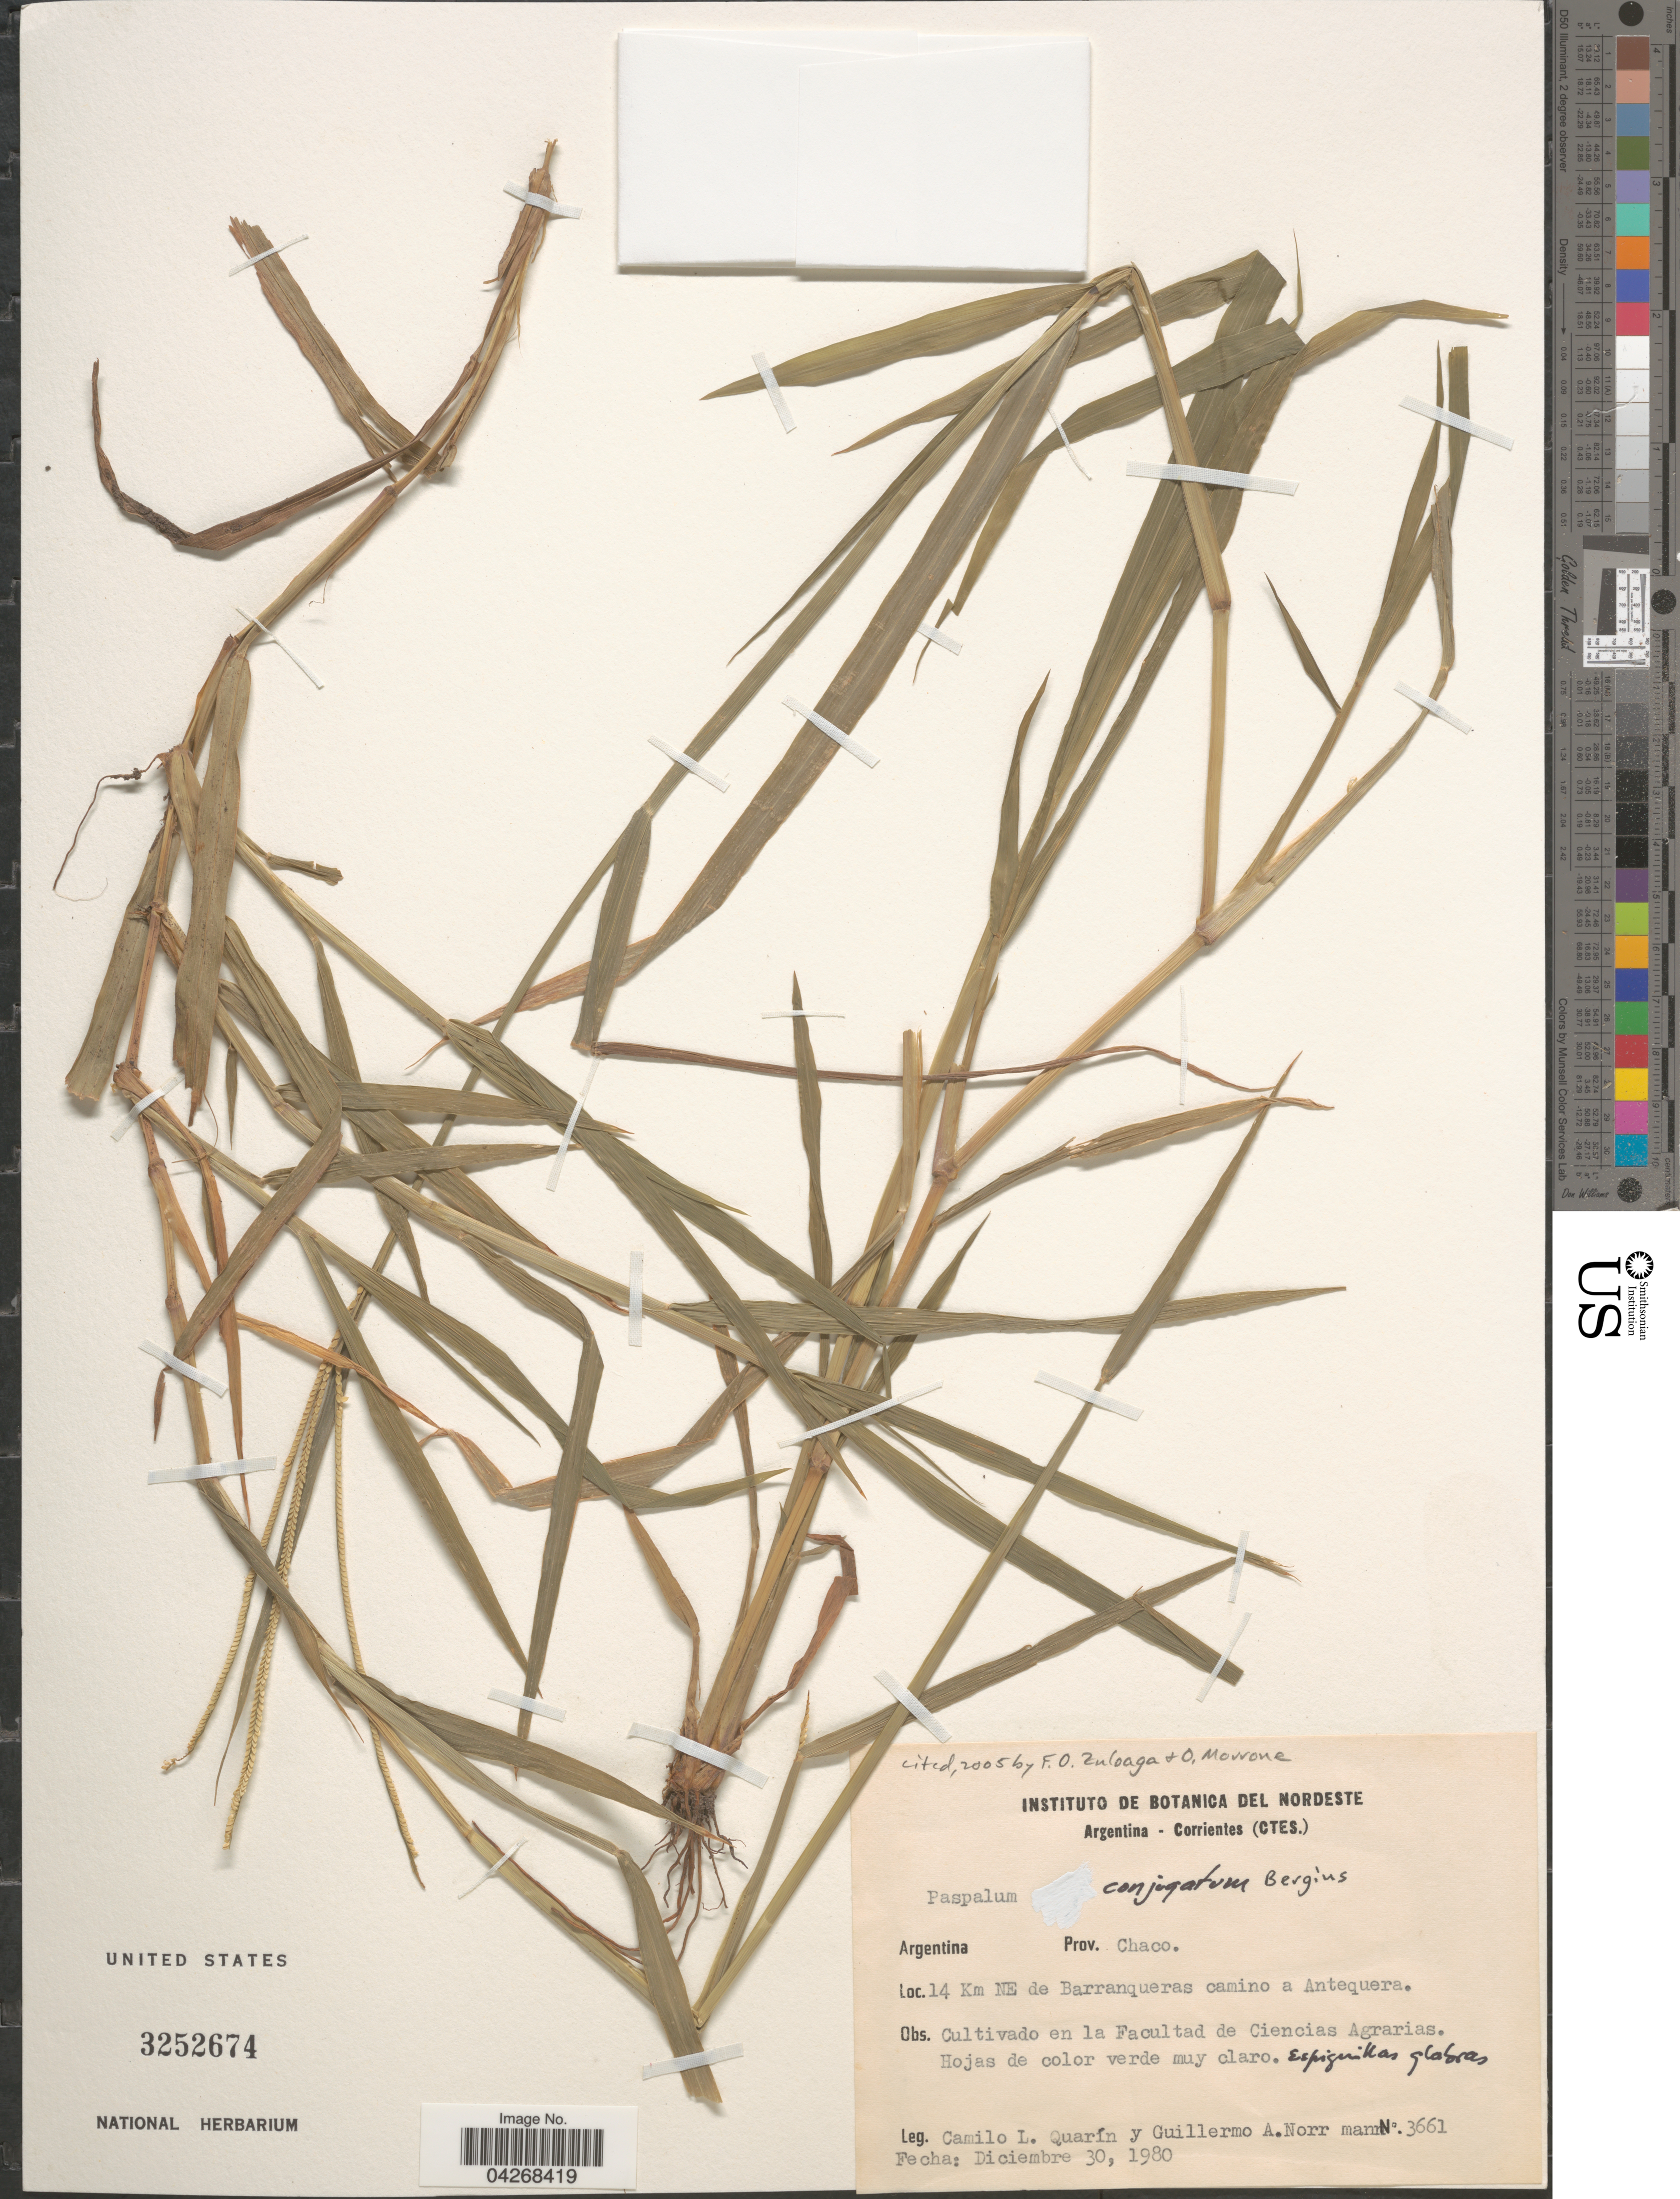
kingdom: Plantae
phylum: Tracheophyta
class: Liliopsida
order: Poales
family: Poaceae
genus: Paspalum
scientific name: Paspalum conjugatum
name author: P.J. Bergius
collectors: C. Quarin & G. Norrmann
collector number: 3661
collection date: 1980-12-30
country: Argentina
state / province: Chaco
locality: En la Facultad de Ciencias Agrarias.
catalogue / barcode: US 3252674